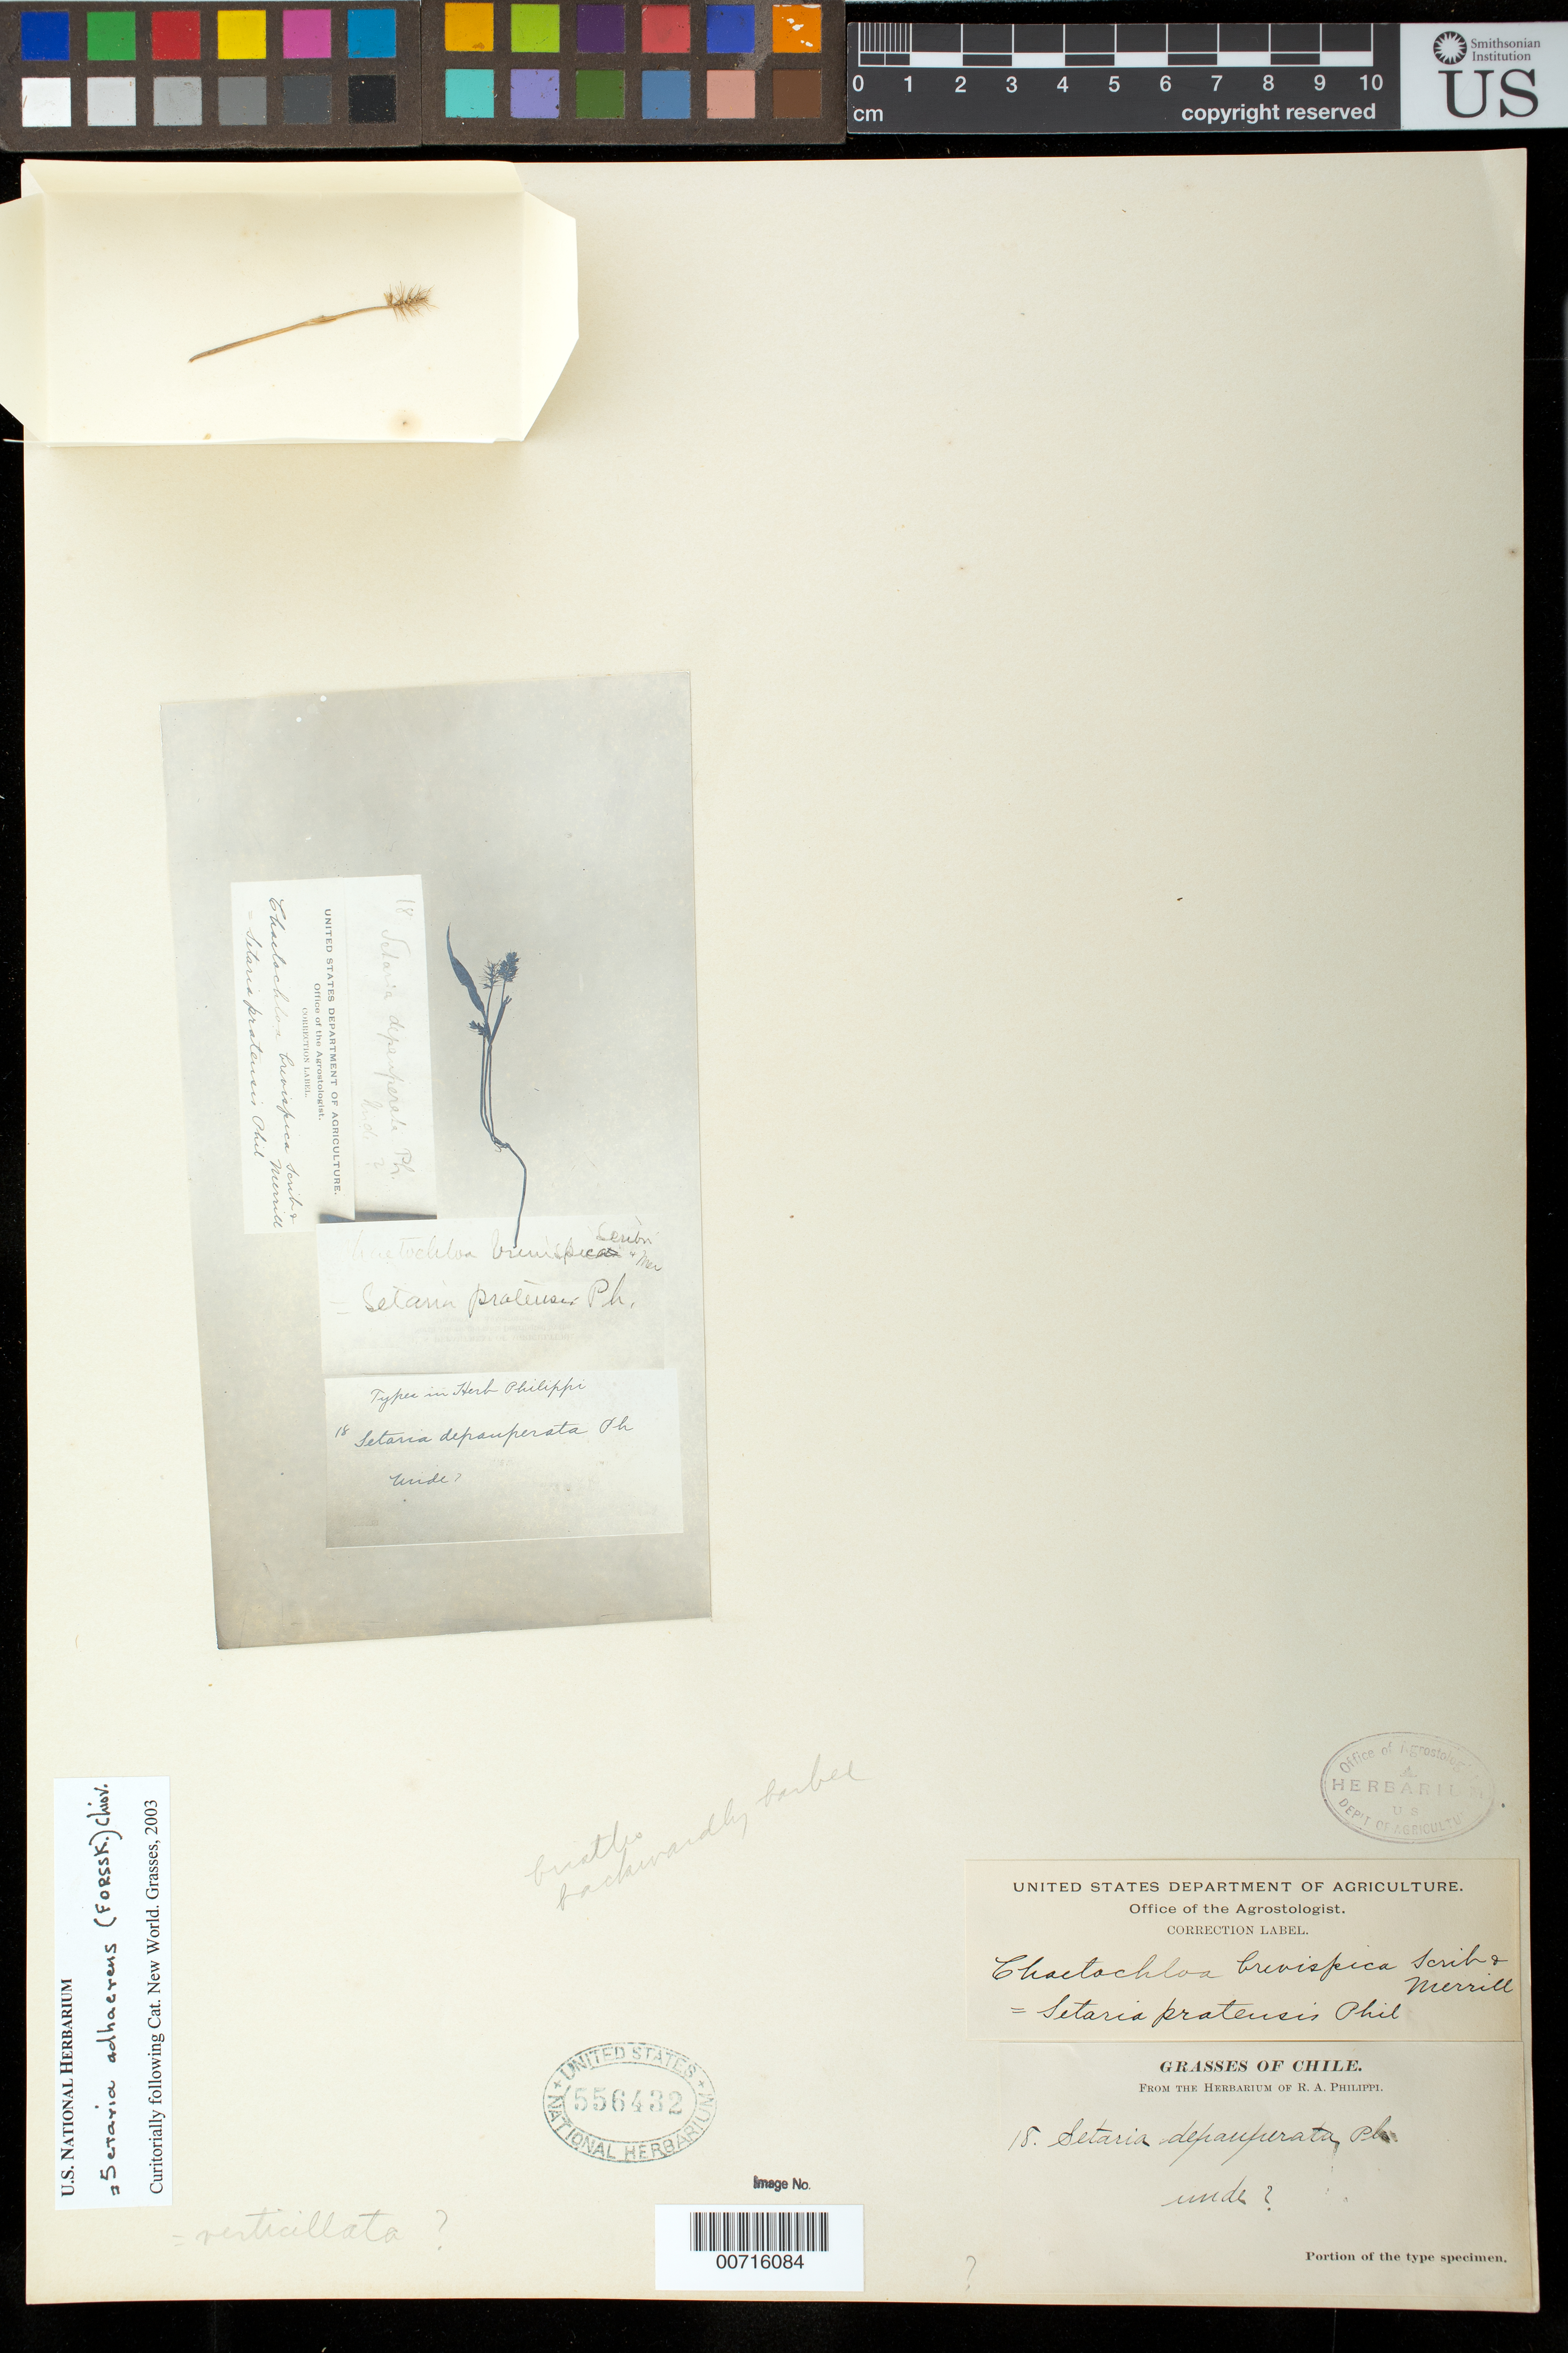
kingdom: Plantae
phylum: Tracheophyta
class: Liliopsida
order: Poales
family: Poaceae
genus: Setaria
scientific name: Setaria depauperata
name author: Phil.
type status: Type Collection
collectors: ex. herb. R.A. Philippi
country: Chile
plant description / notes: Photograph and fragmentary material of type specimen ex herb. Philippi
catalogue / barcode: US 556432